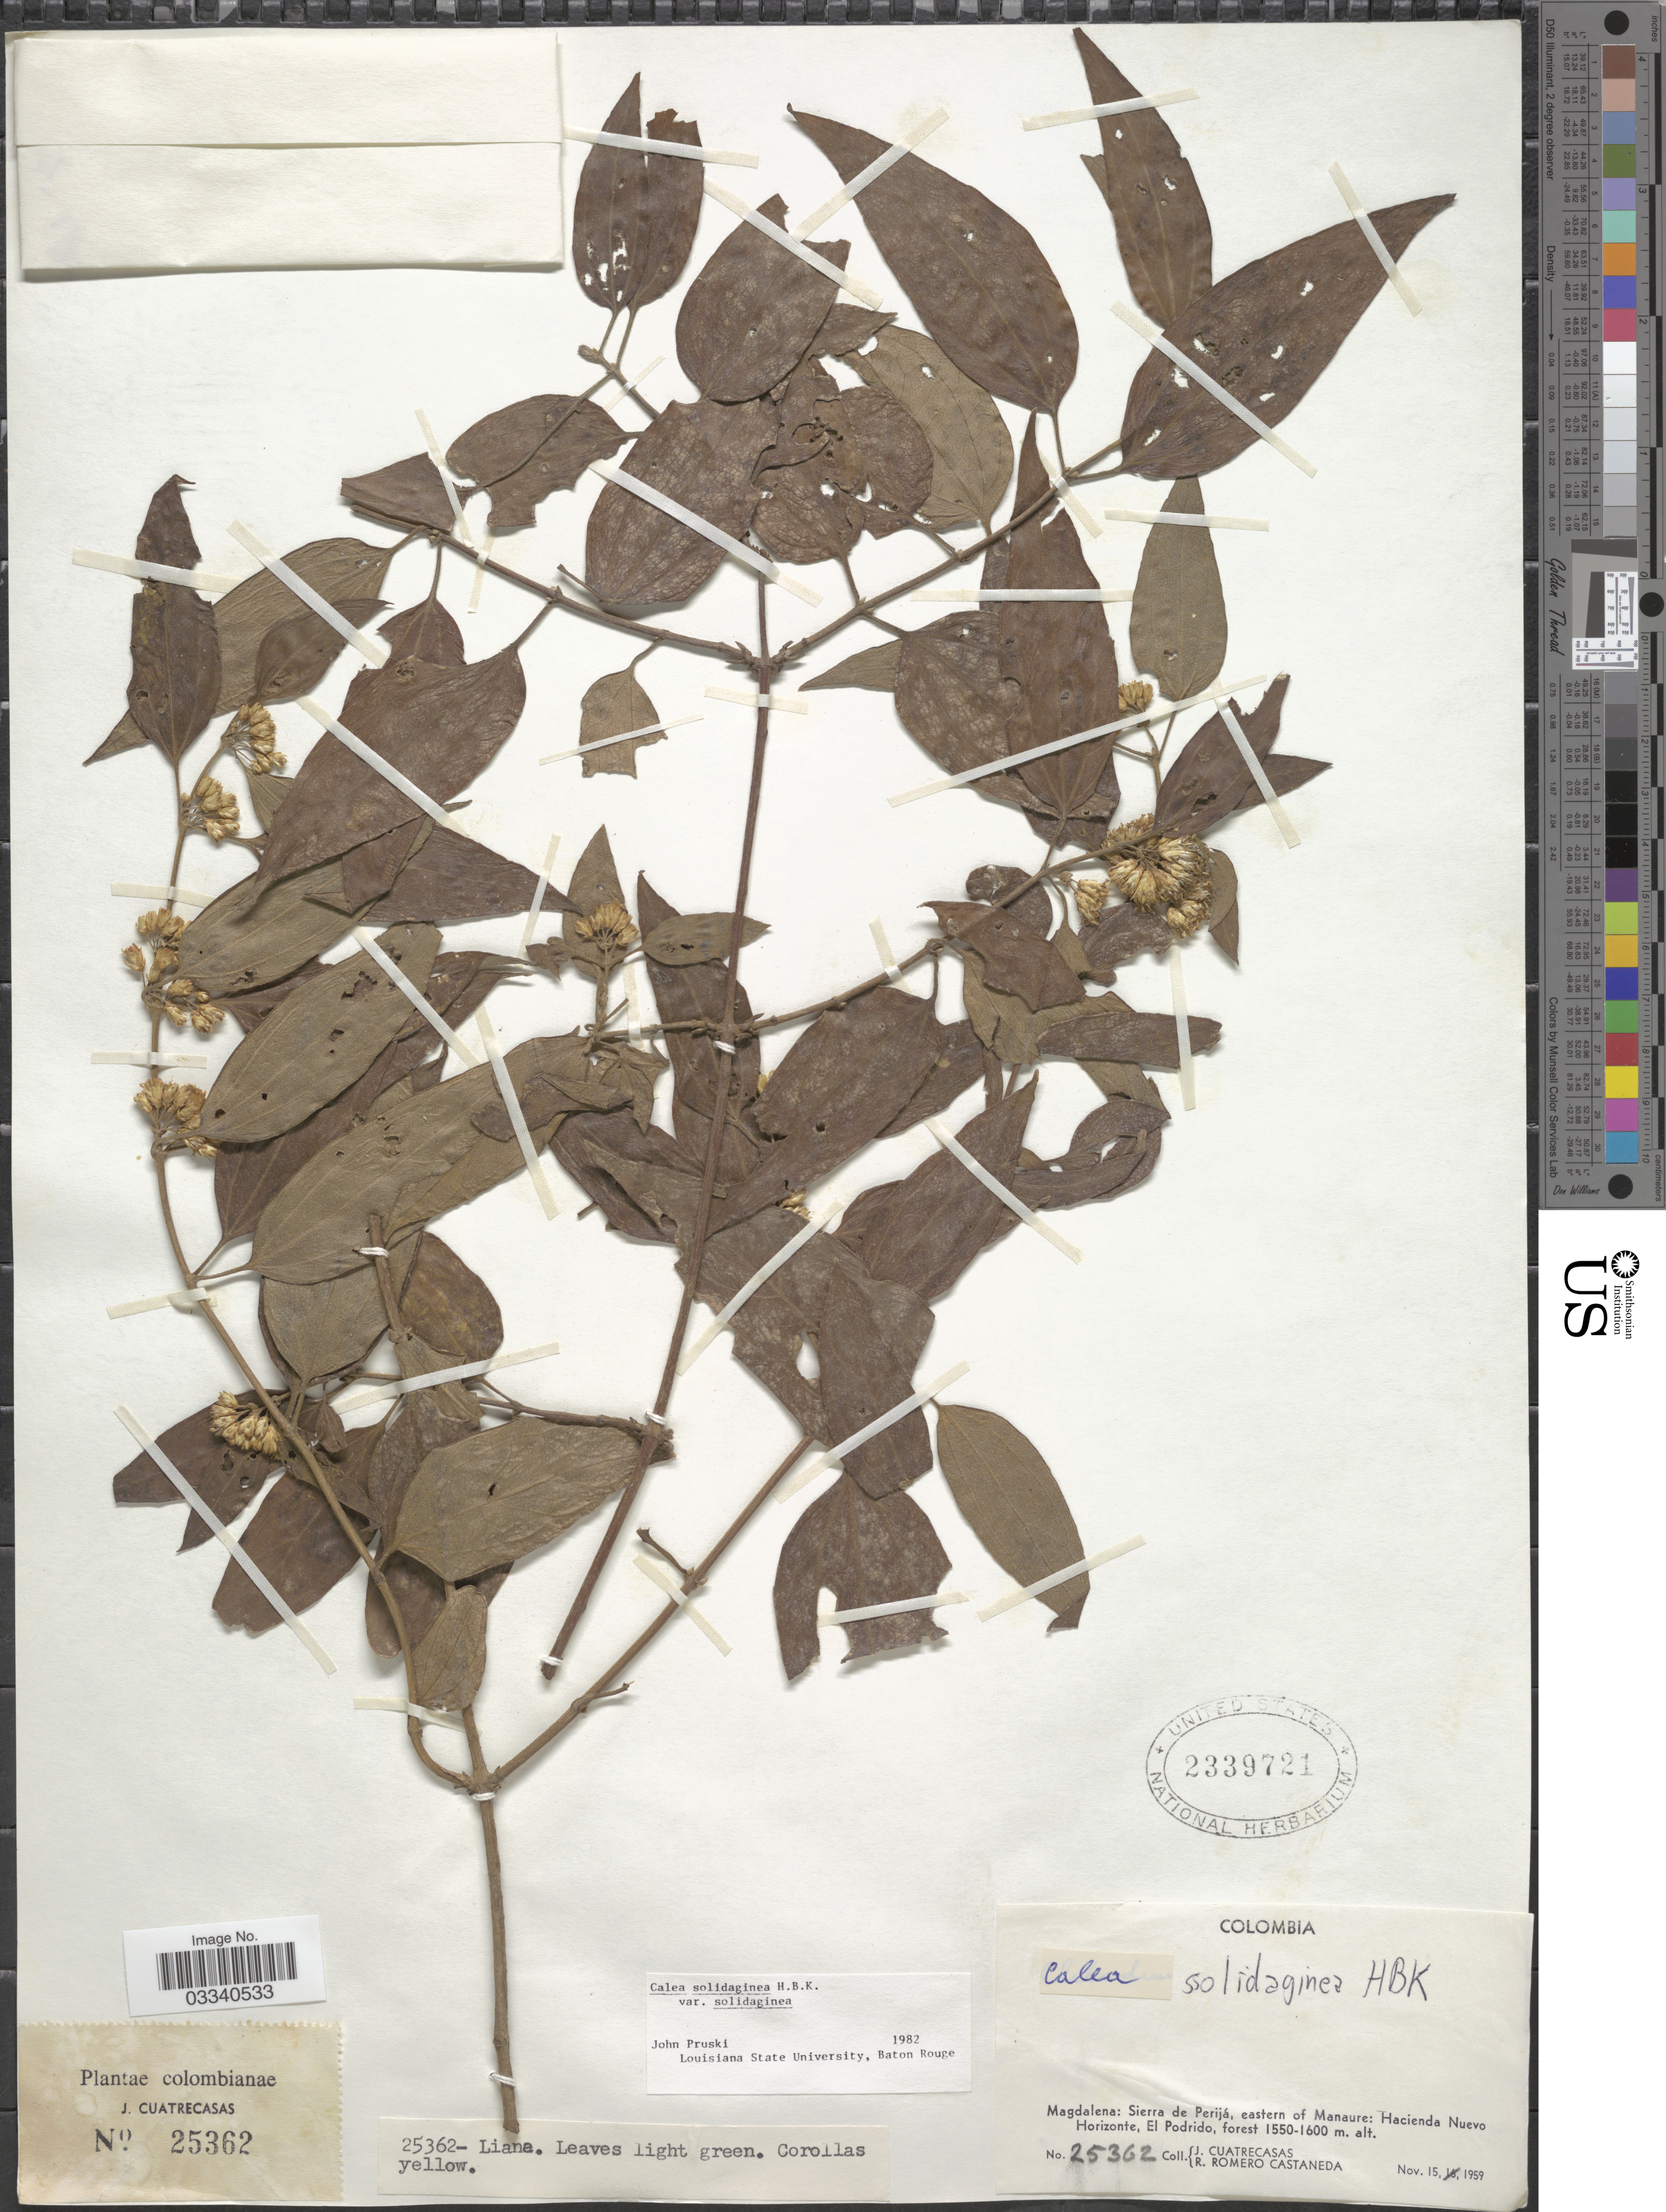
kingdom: Plantae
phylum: Tracheophyta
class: Magnoliopsida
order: Asterales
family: Asteraceae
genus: Calea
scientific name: Calea solidaginea var. solidaginea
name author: Kunth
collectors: J. Cuatrecasas & R. Romero Castañeda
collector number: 25362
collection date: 1959-11-15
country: Colombia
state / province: Magdalena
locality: Sierra de Perijá, eastern of Manaure: Hacienda Nuevo Horizonte, El Podrido.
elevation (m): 1550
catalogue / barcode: US 2339721